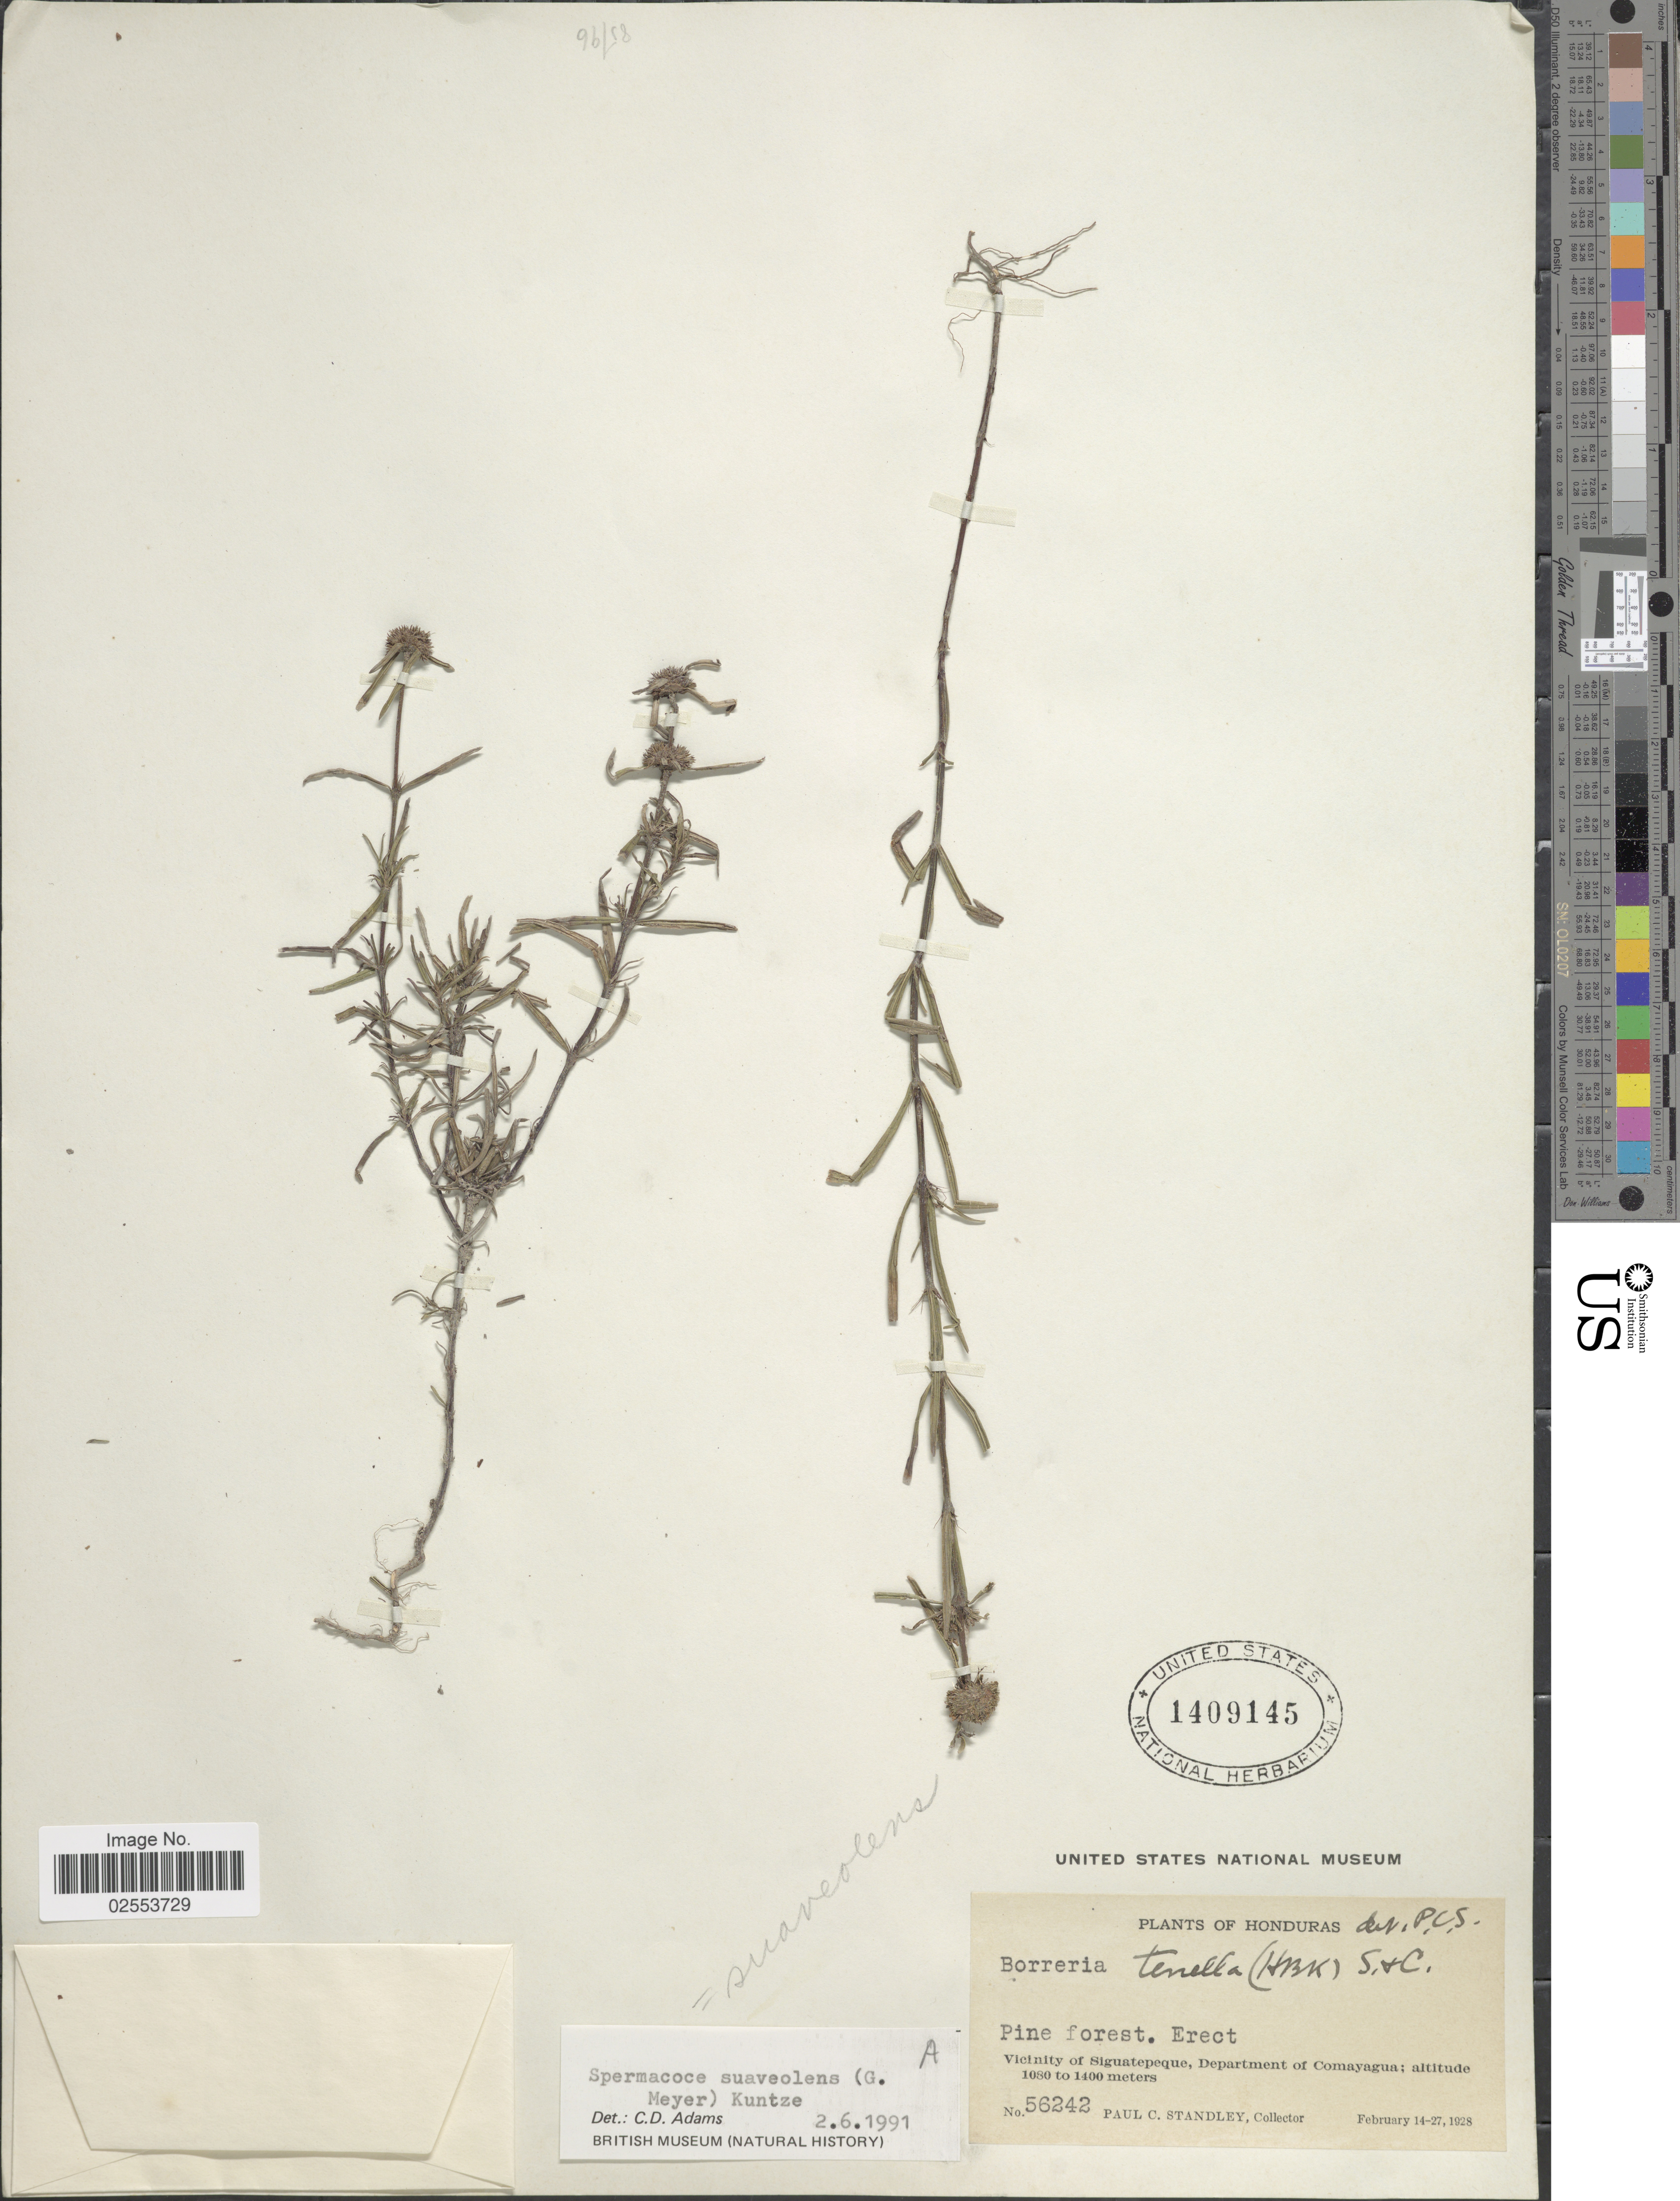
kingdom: Plantae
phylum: Tracheophyta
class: Magnoliopsida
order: Gentianales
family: Rubiaceae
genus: Spermacoce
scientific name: Spermacoce suaveolens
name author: (G. Mey.) Kuntze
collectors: P. C. Standley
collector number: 56242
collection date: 1928-02-14/1928-02-27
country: Honduras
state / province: Comayagua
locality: Vicinity of Siguatepeque.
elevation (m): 1080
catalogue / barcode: US 1409145